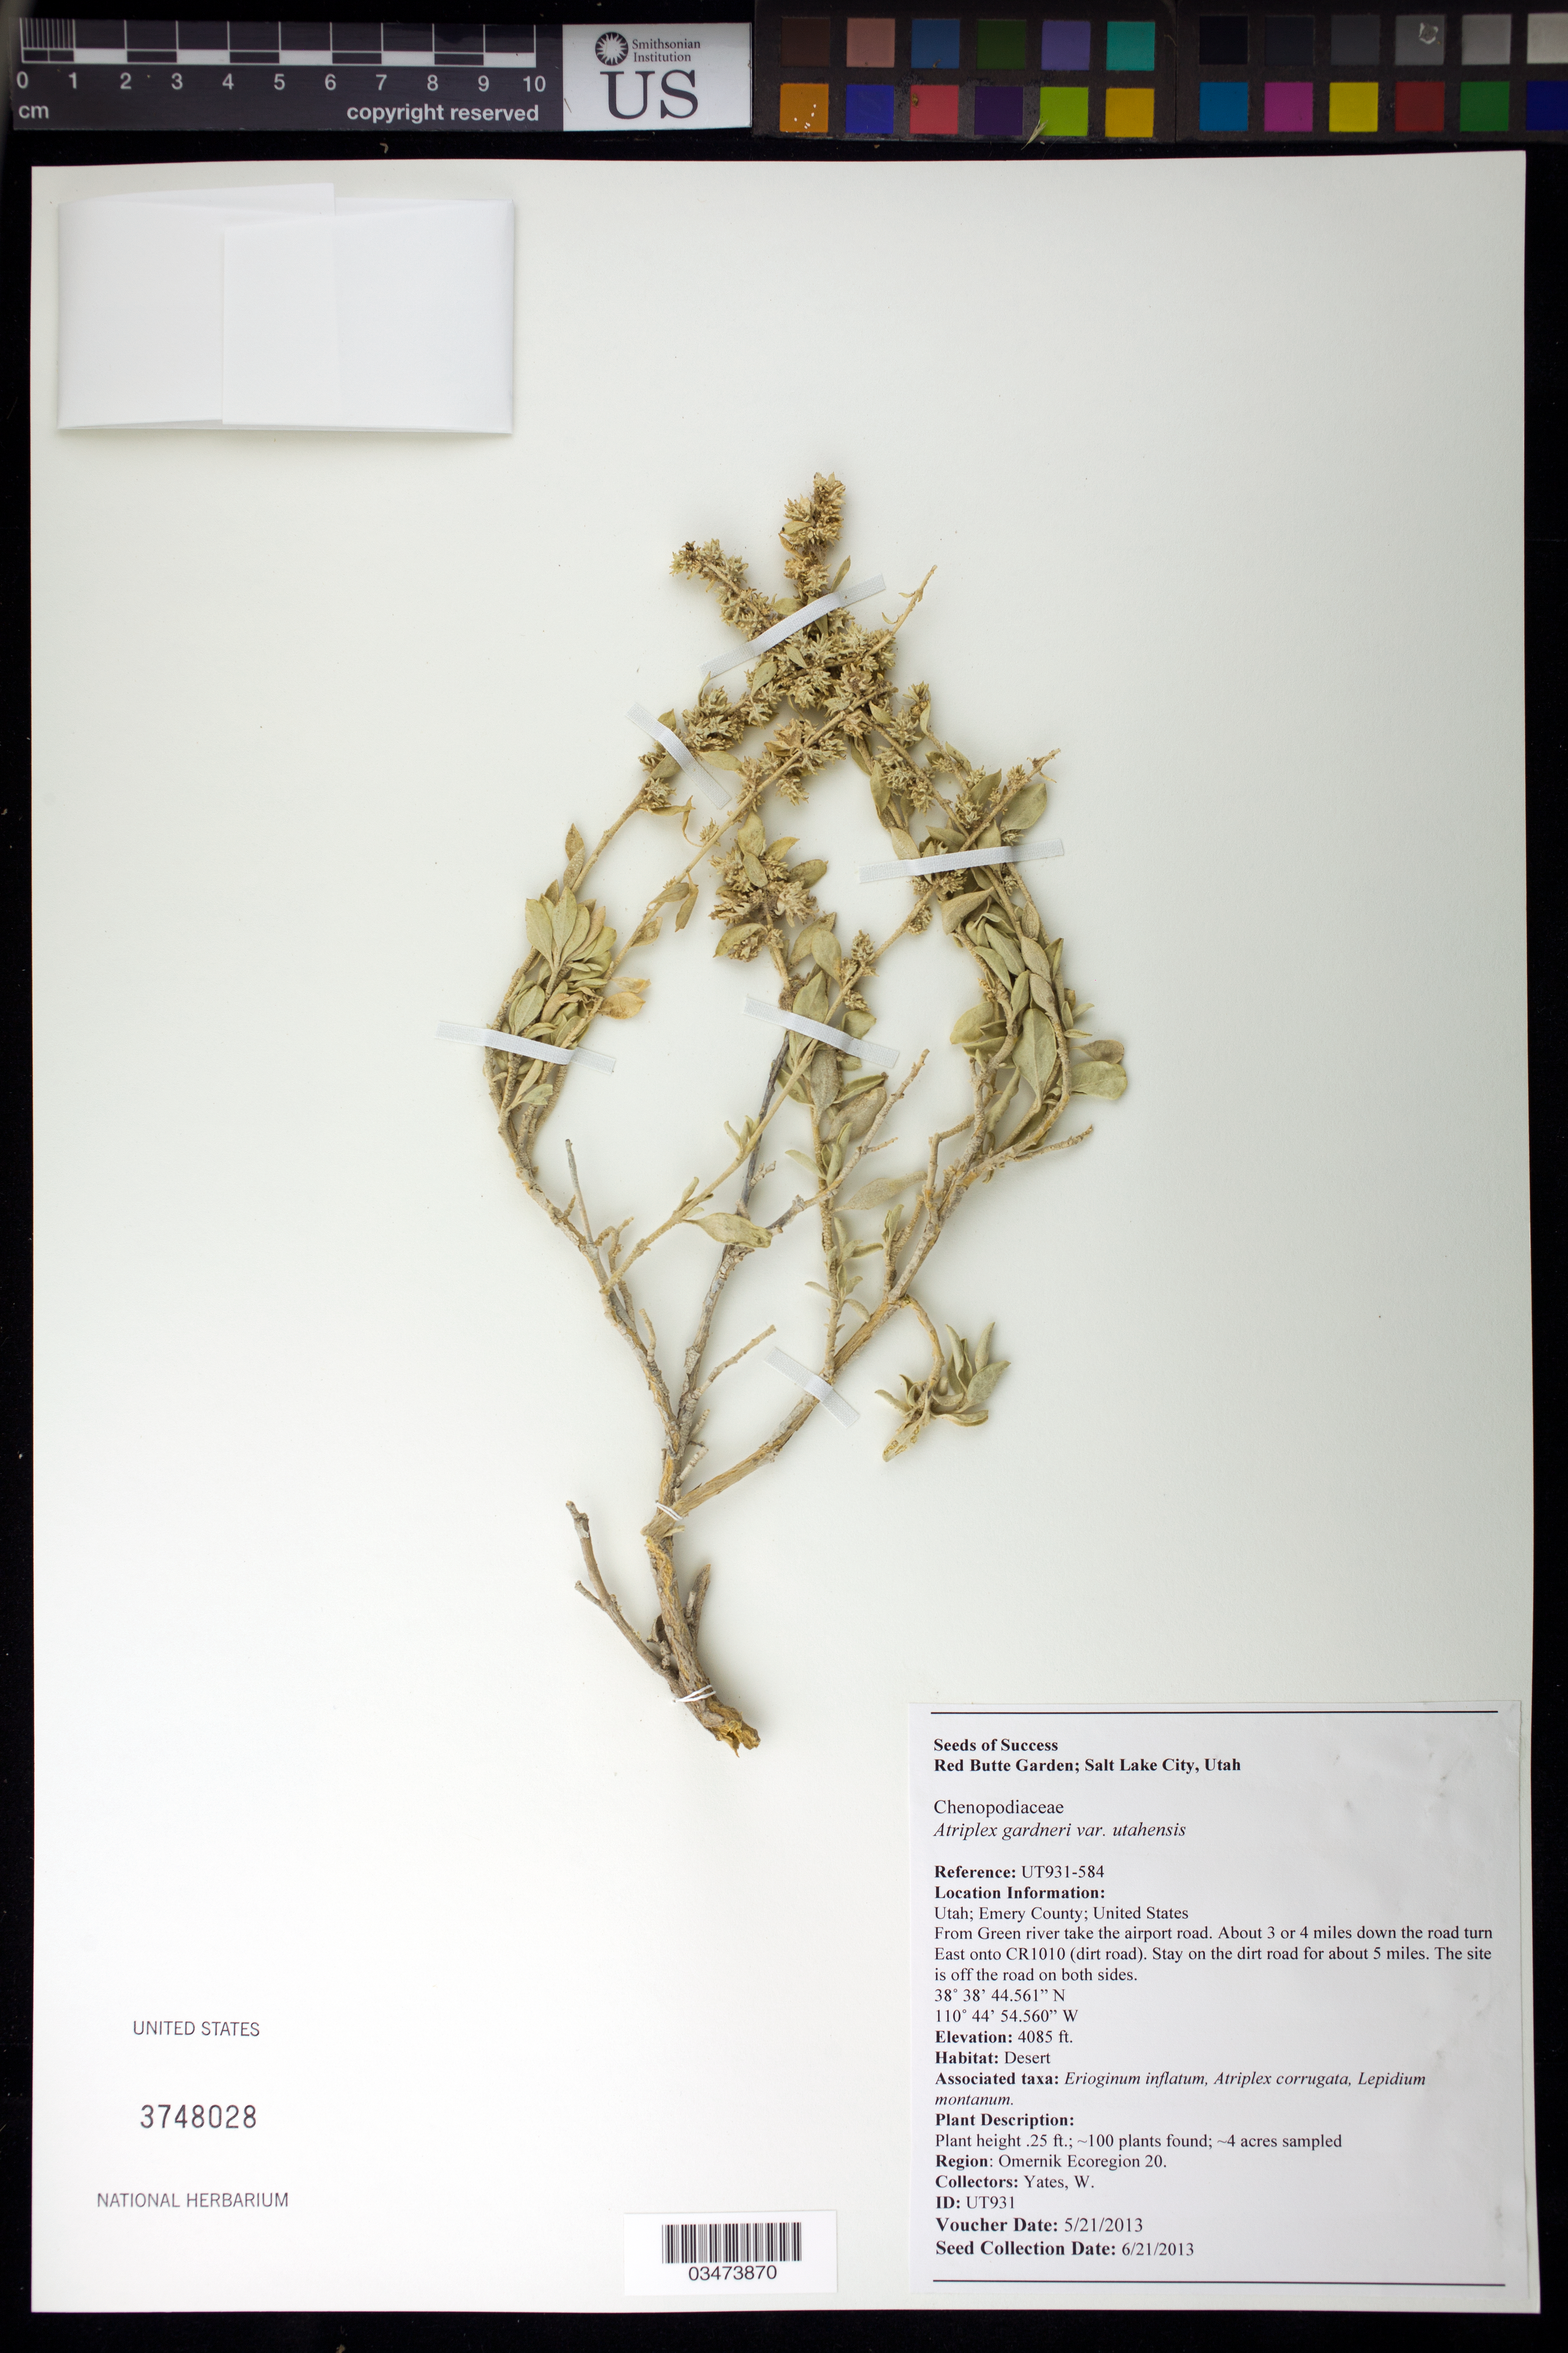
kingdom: Plantae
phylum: Tracheophyta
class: Magnoliopsida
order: Caryophyllales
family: Amaranthaceae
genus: Atriplex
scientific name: Atriplex gardneri var. utahensis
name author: (M.E. Jones) Dorn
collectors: W. Yates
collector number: UT931-584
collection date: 2013-05-21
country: United States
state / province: Utah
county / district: Emery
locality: From Green river 3-4 miles on airport road, turn East onto CR1010 for about 5 miles.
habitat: Desert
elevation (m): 1245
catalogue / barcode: US 3748028